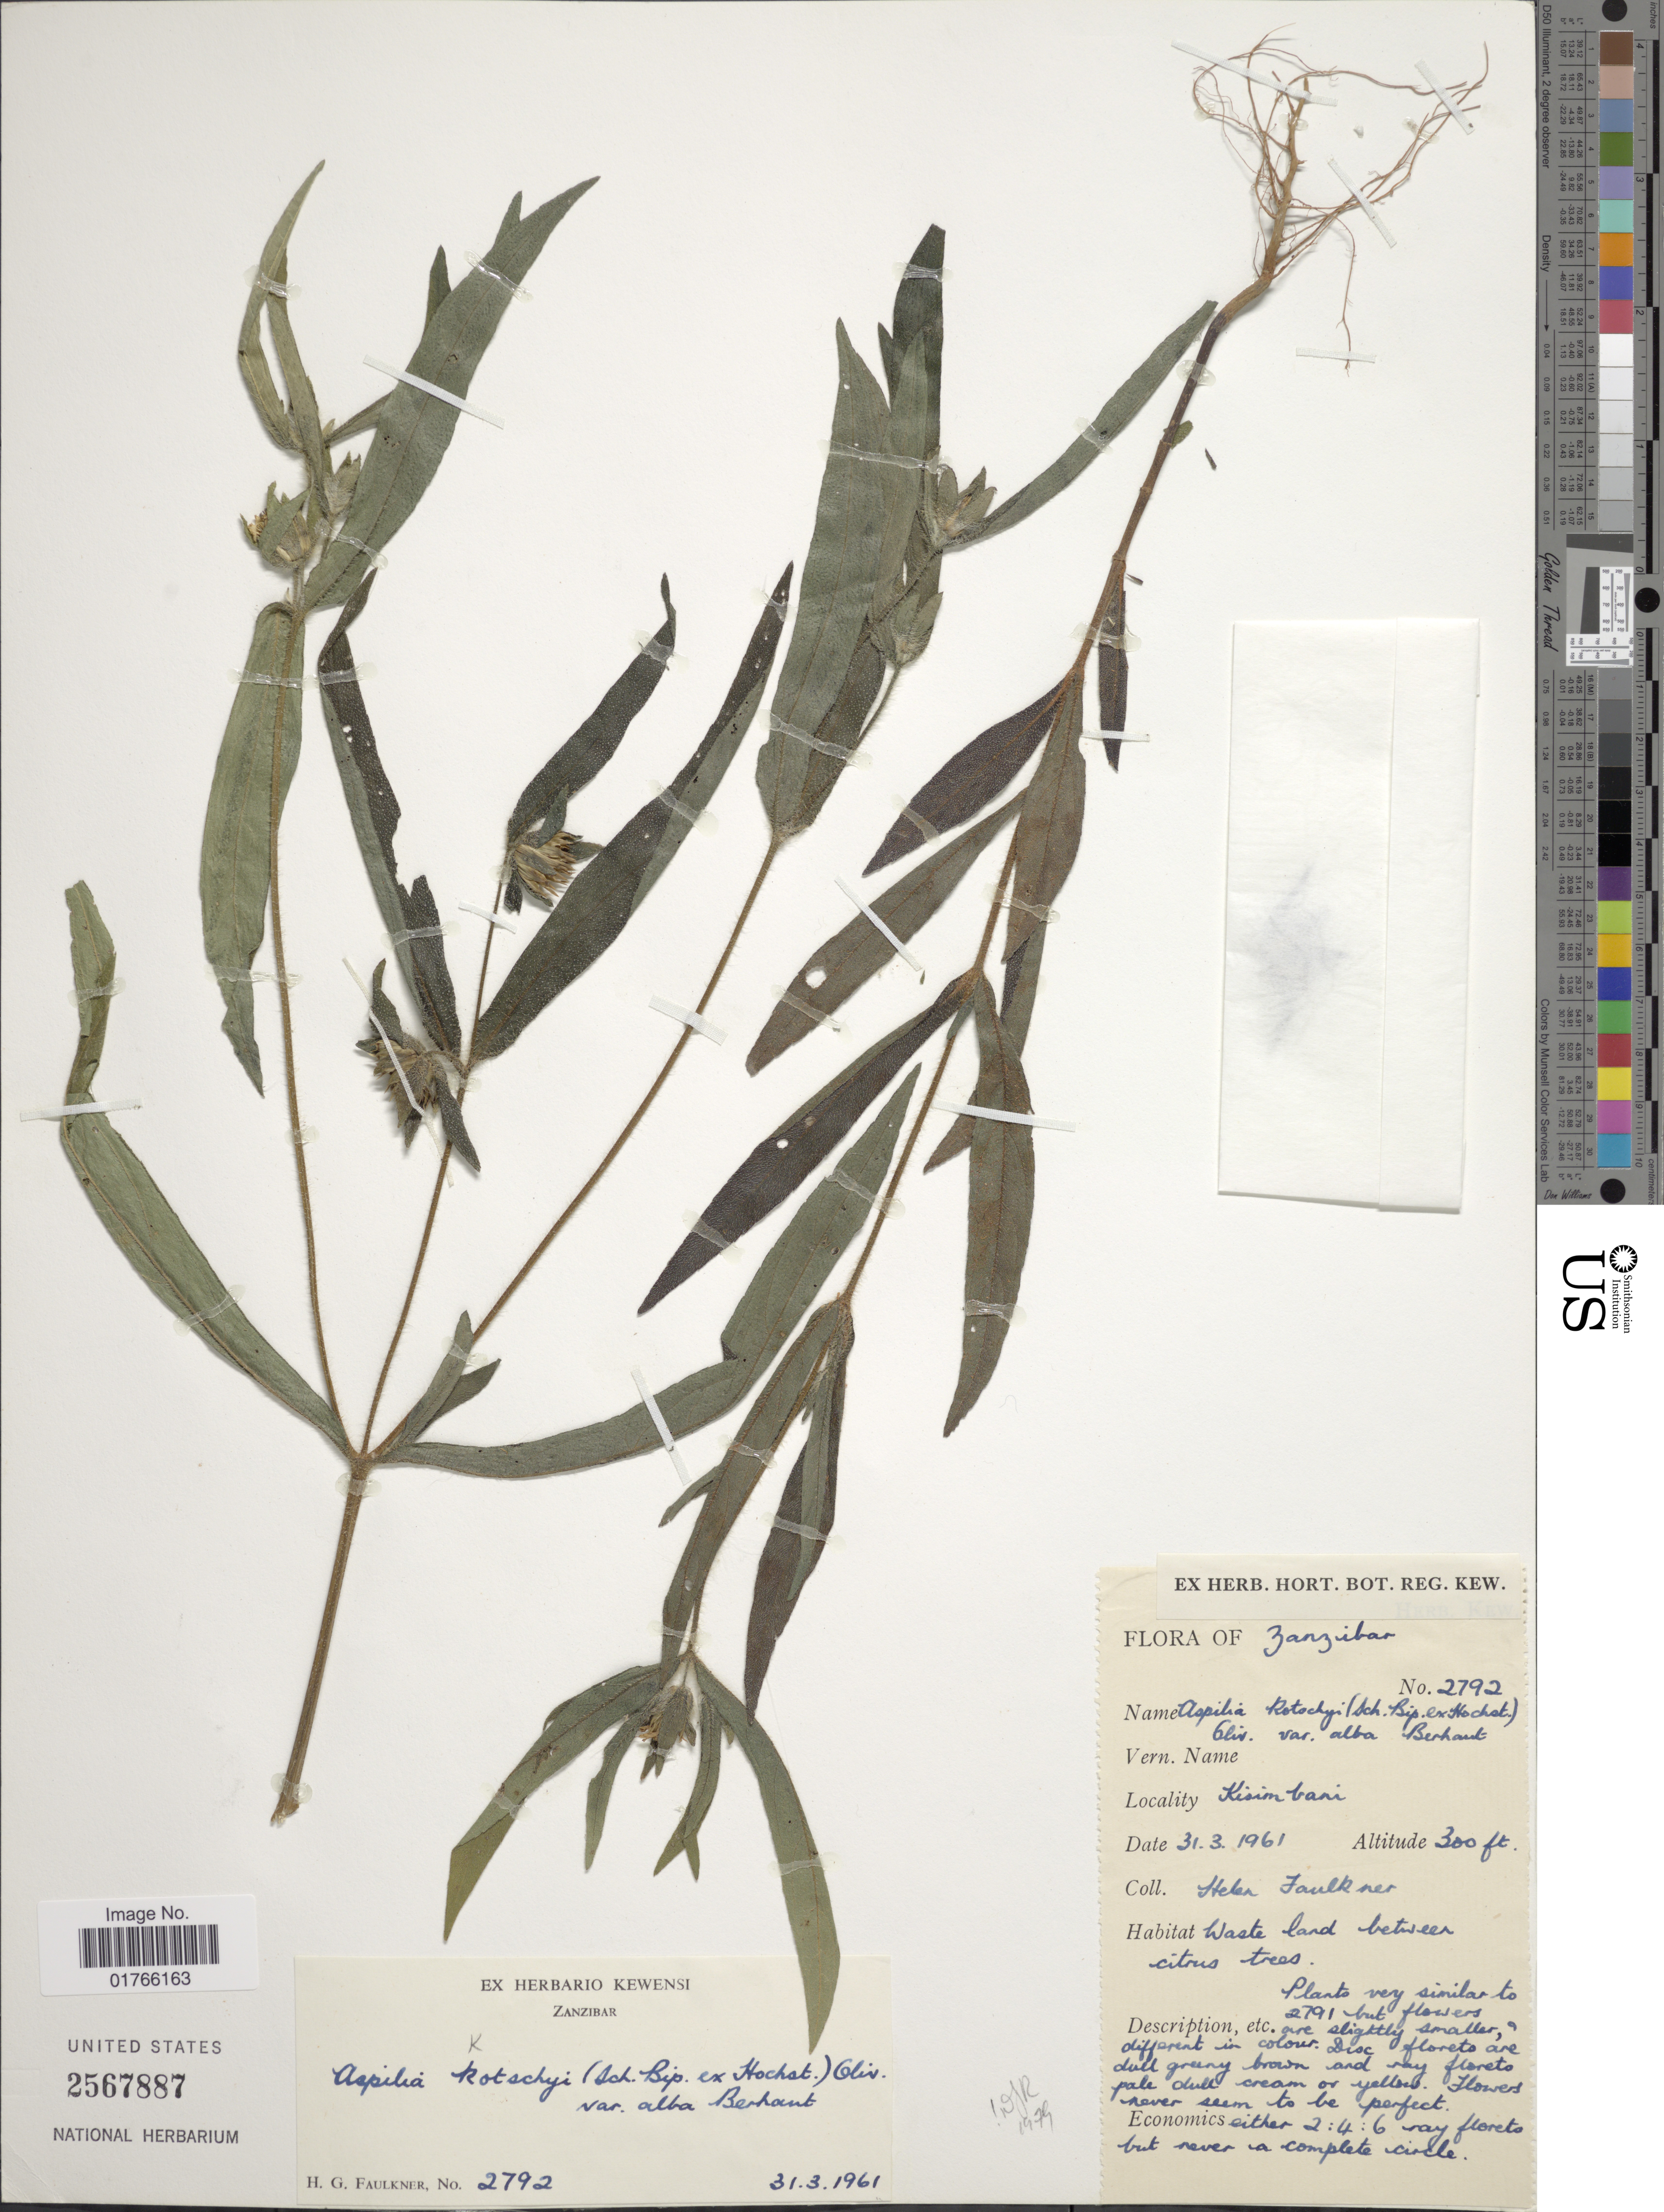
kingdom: Plantae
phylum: Tracheophyta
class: Magnoliopsida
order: Asterales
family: Asteraceae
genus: Aspilia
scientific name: Aspilia kotschyi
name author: (Sch. Bip.) Oliv.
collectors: H. Faulkner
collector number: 2792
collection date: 1961-03-31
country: Tanzania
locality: Kizimbani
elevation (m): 91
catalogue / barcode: US 2567887